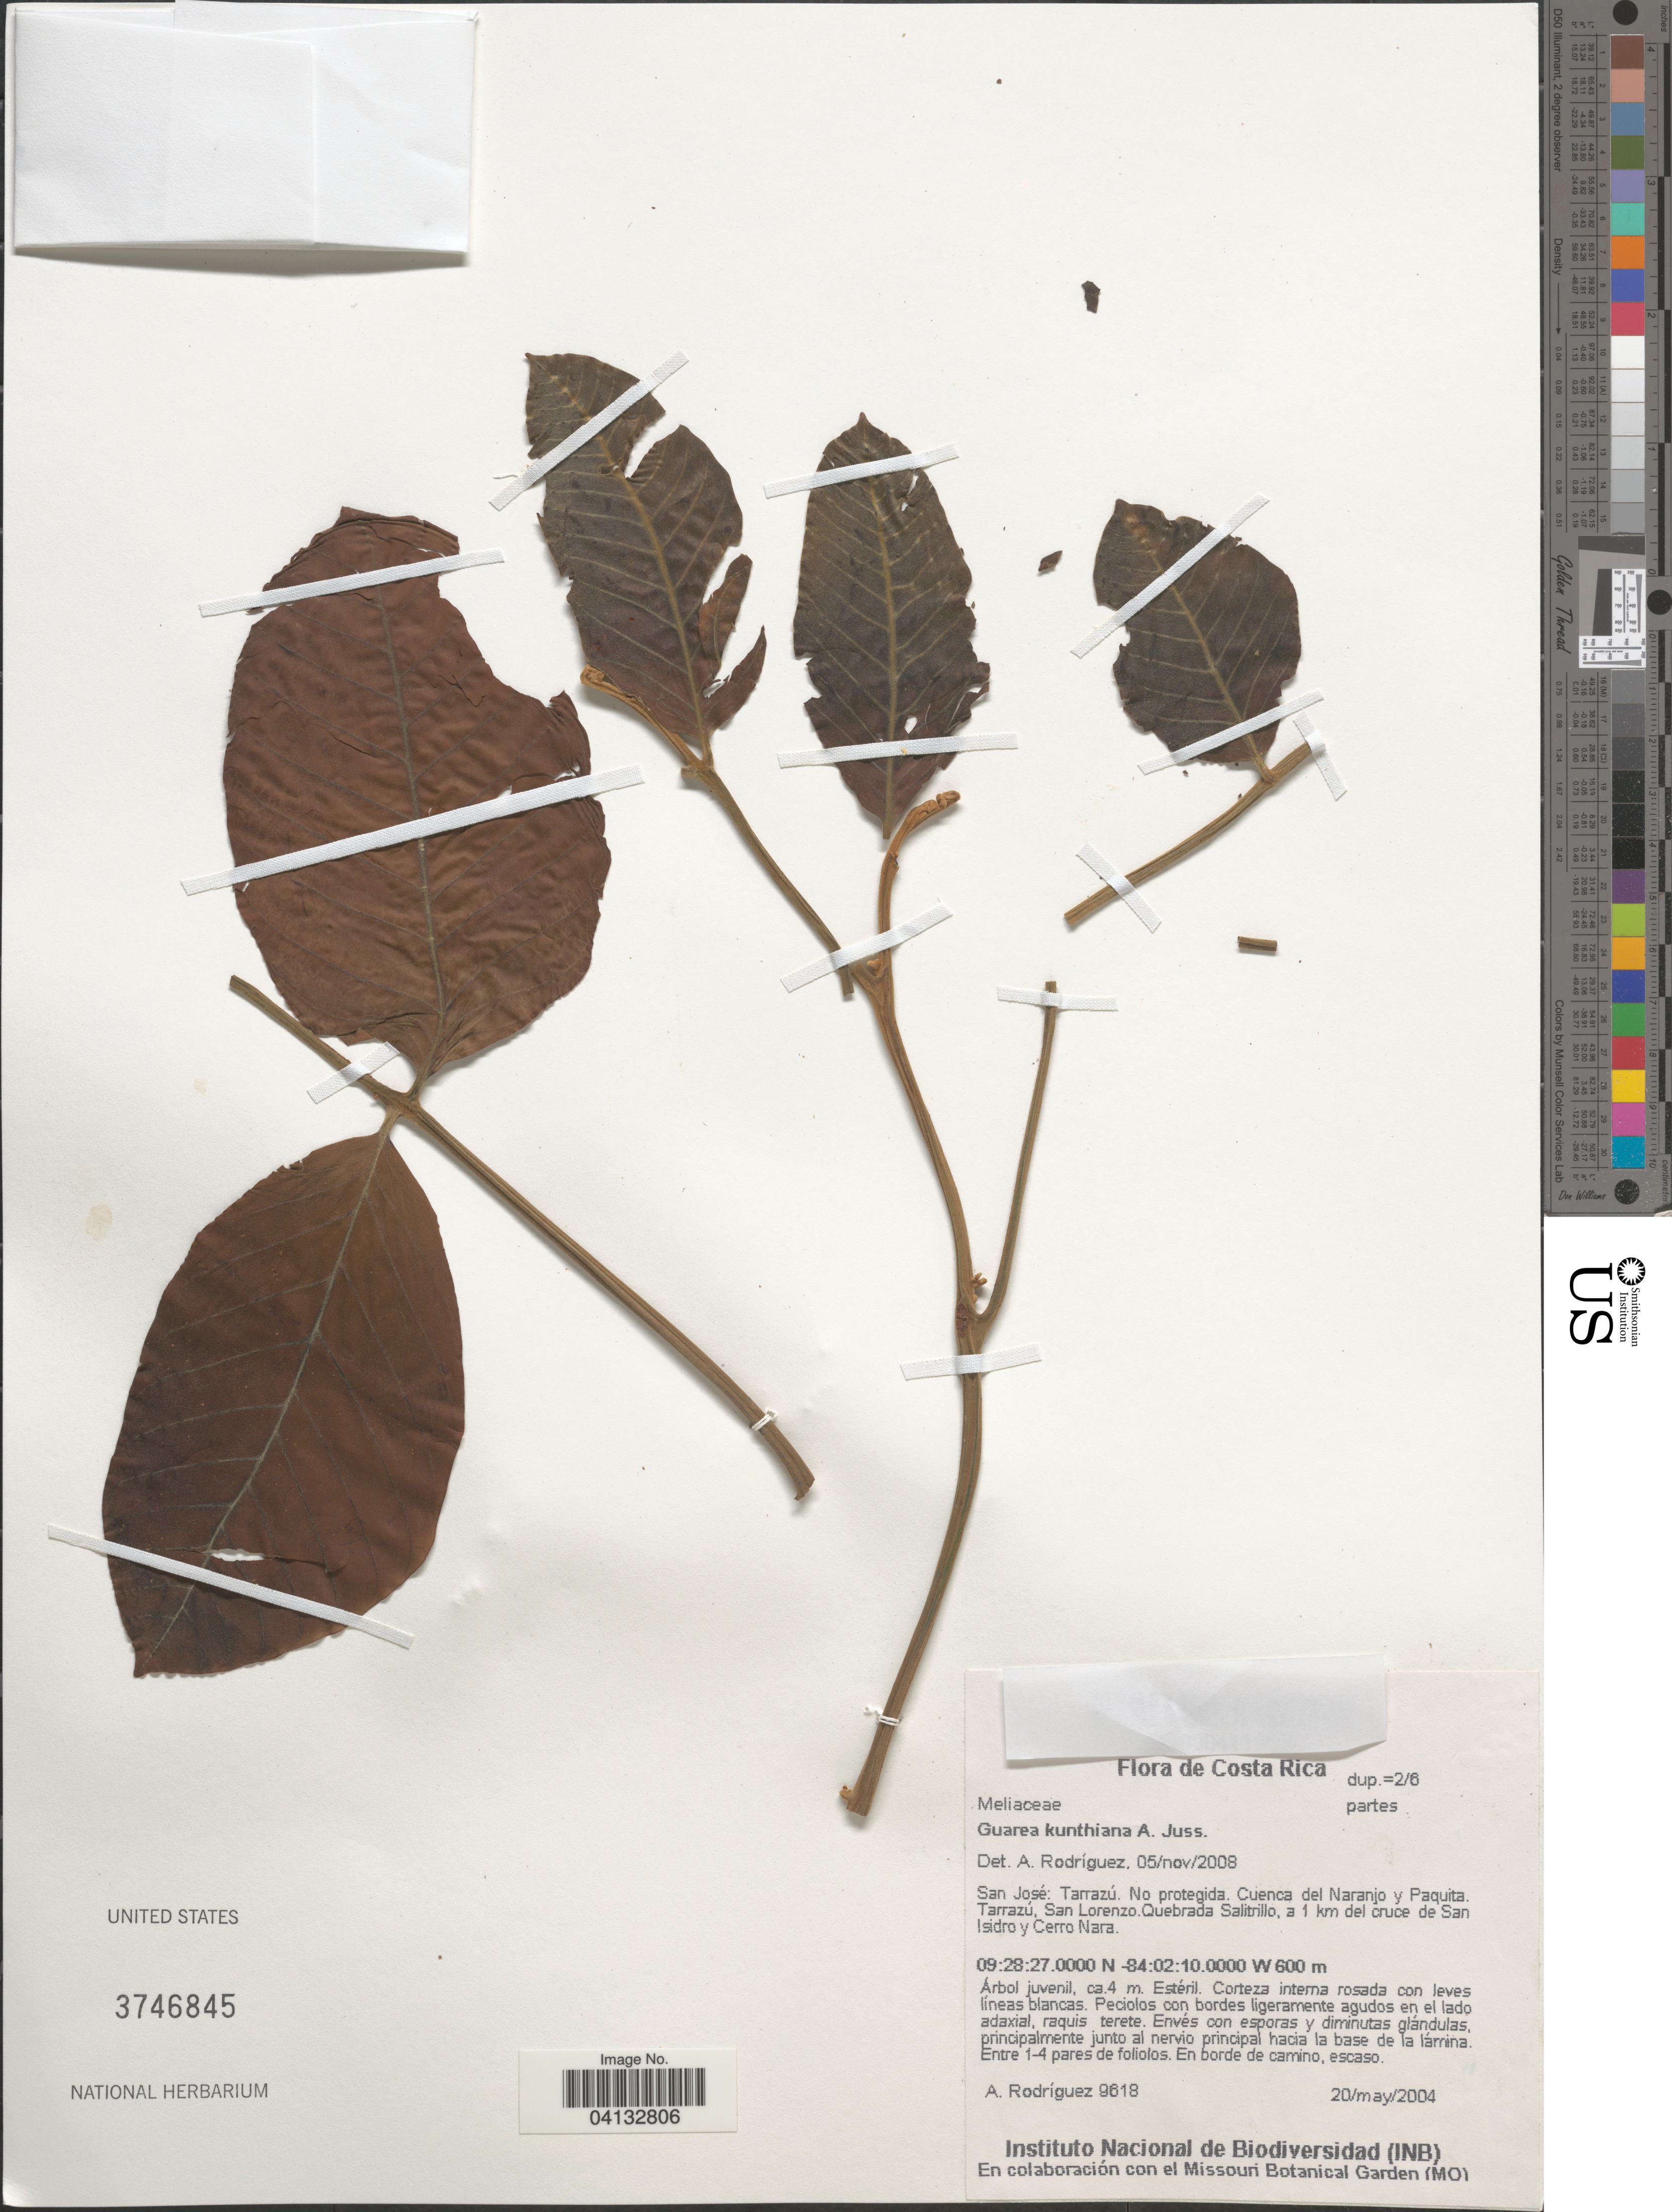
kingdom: Plantae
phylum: Tracheophyta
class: Magnoliopsida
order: Sapindales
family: Meliaceae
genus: Guarea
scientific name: Guarea kunthiana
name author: A. Juss.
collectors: A. Rodríguez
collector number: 9618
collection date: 2004-05-20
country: Costa Rica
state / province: San José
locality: Tarrazú. No protegida. Cuenca del Naranjo y Paquita. Tarrazú, San Lorenzo. Quebrada Salitrillo, a 1 km del cruce de San Isidro y Cerro Nara.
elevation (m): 600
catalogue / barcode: US 3746845